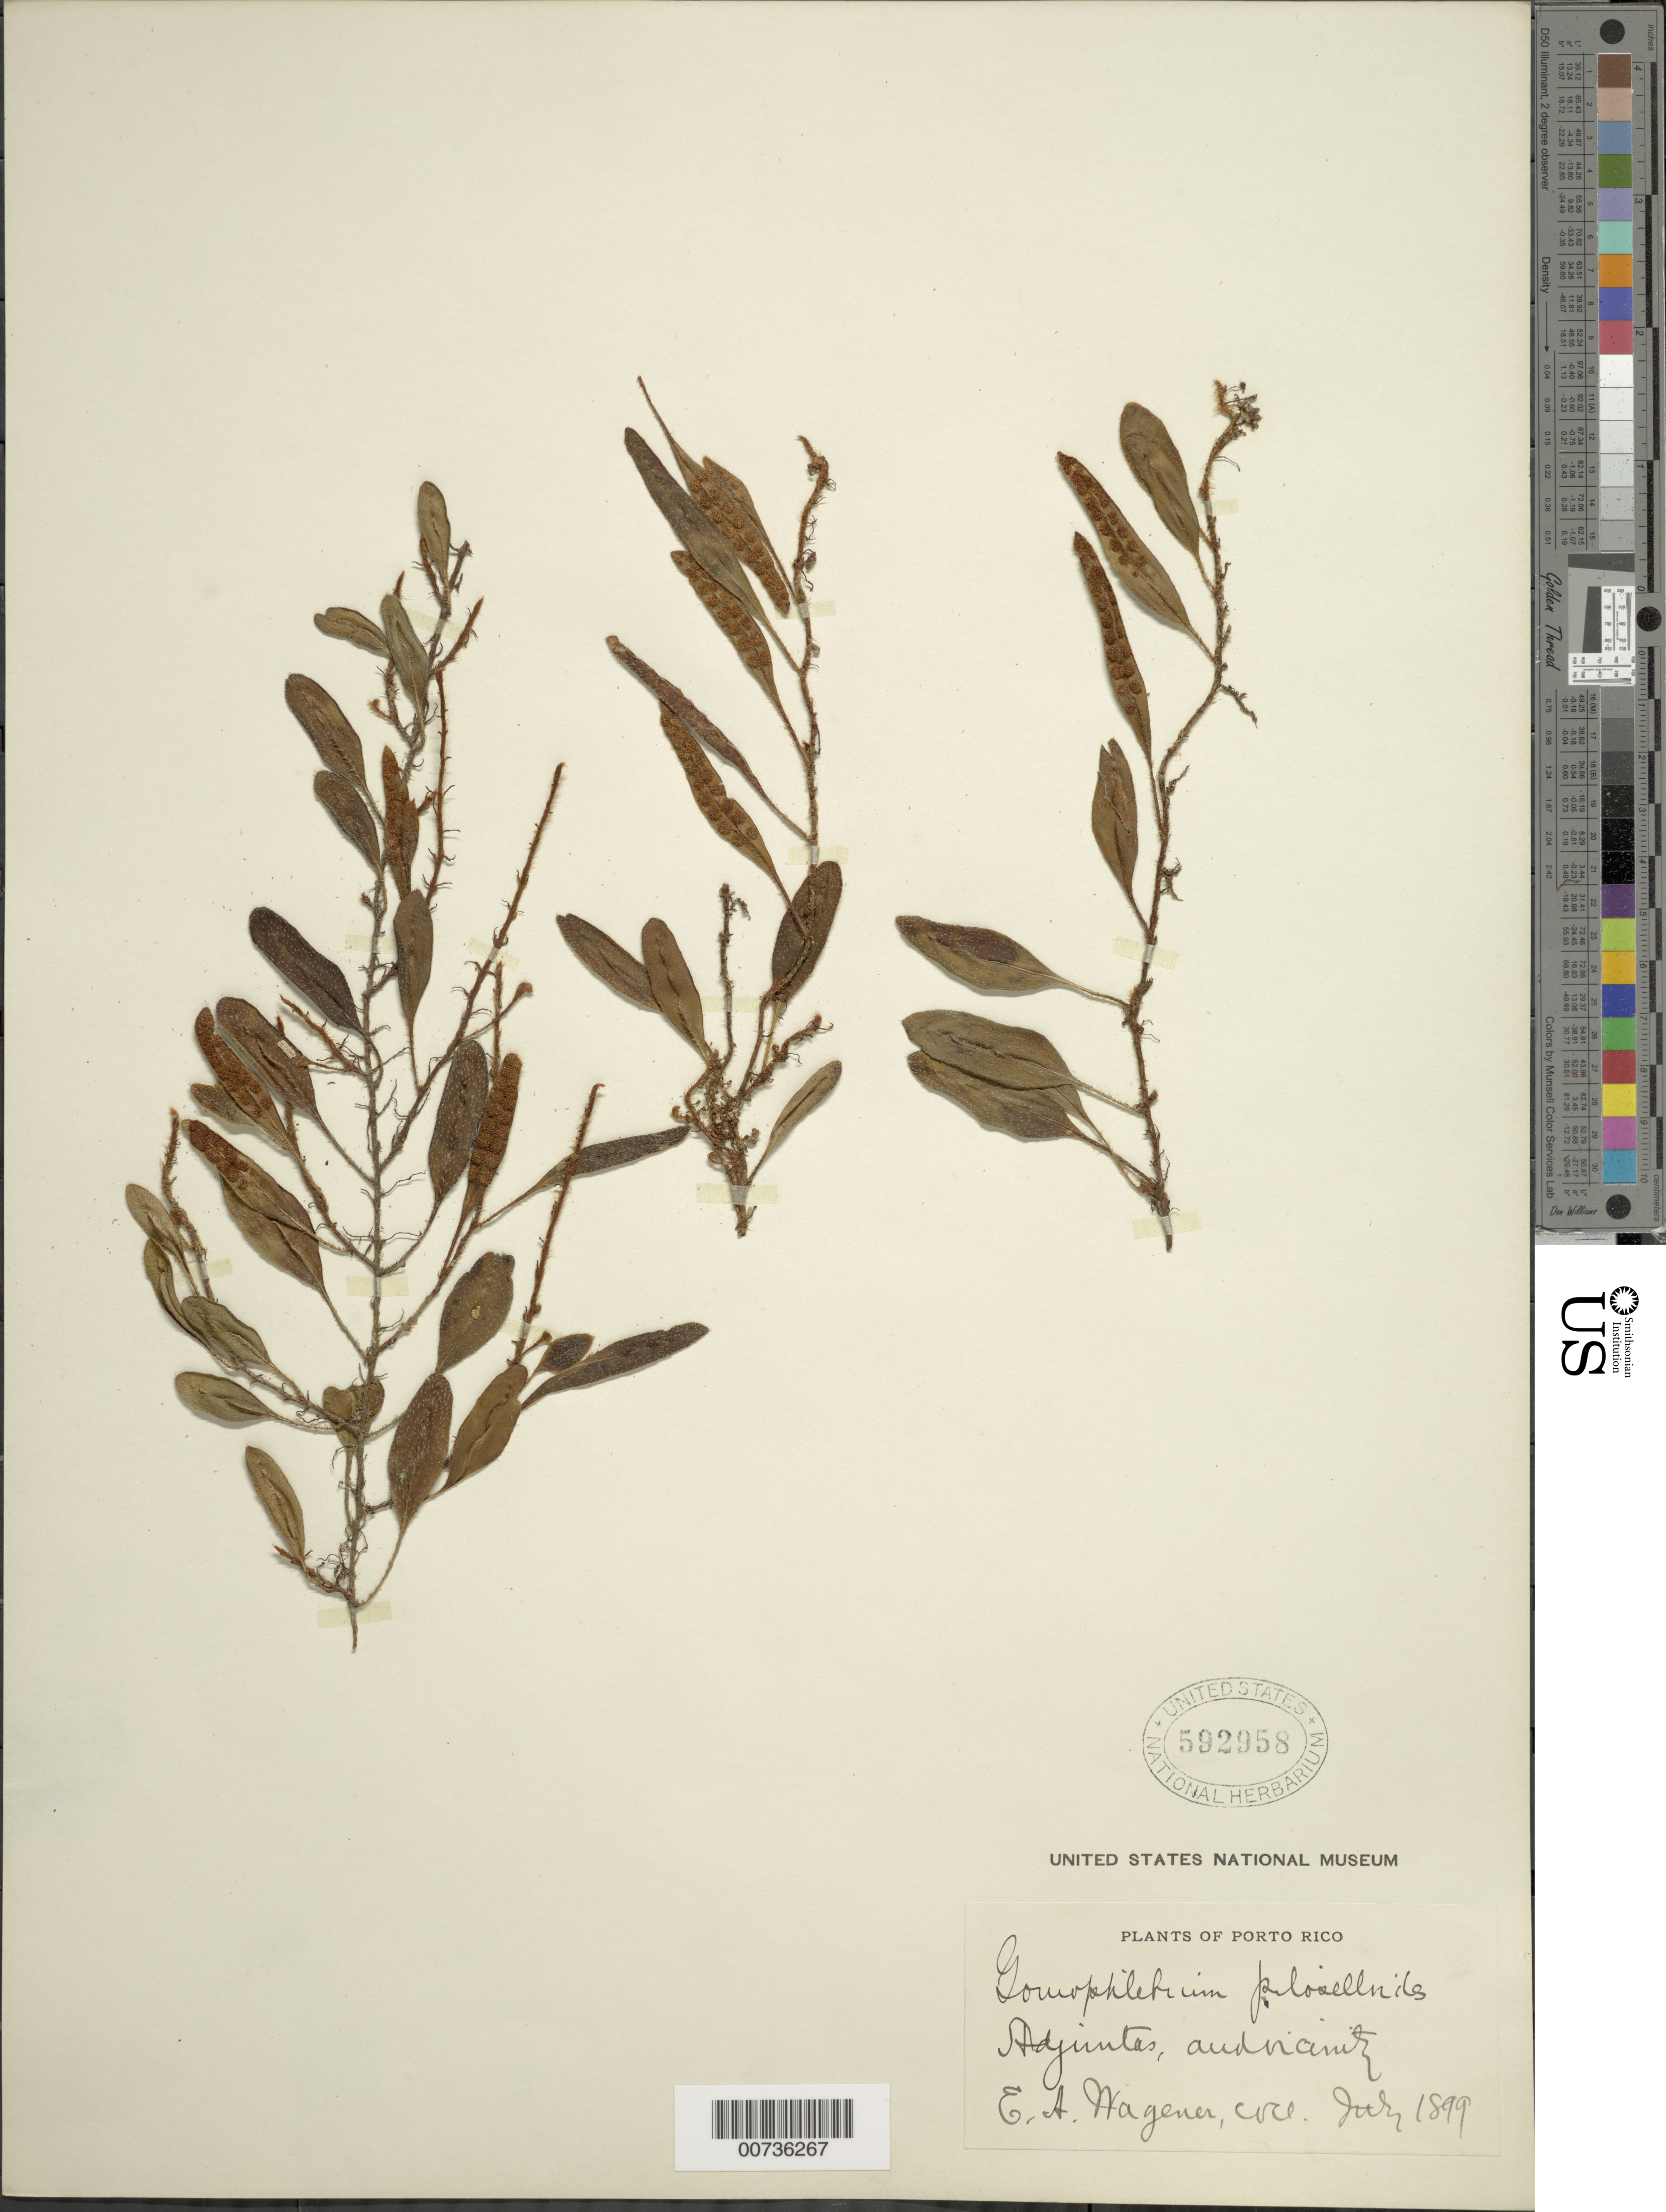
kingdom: Plantae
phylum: Tracheophyta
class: Polypodiopsida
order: Polypodiales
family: Polypodiaceae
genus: Microgramma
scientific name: Microgramma piloselloides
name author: (L.) Copel.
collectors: E. Magener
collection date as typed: Jul 1899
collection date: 1899-07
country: Puerto Rico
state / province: Adjuntas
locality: Adjuntas and vicinity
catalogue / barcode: US 592958